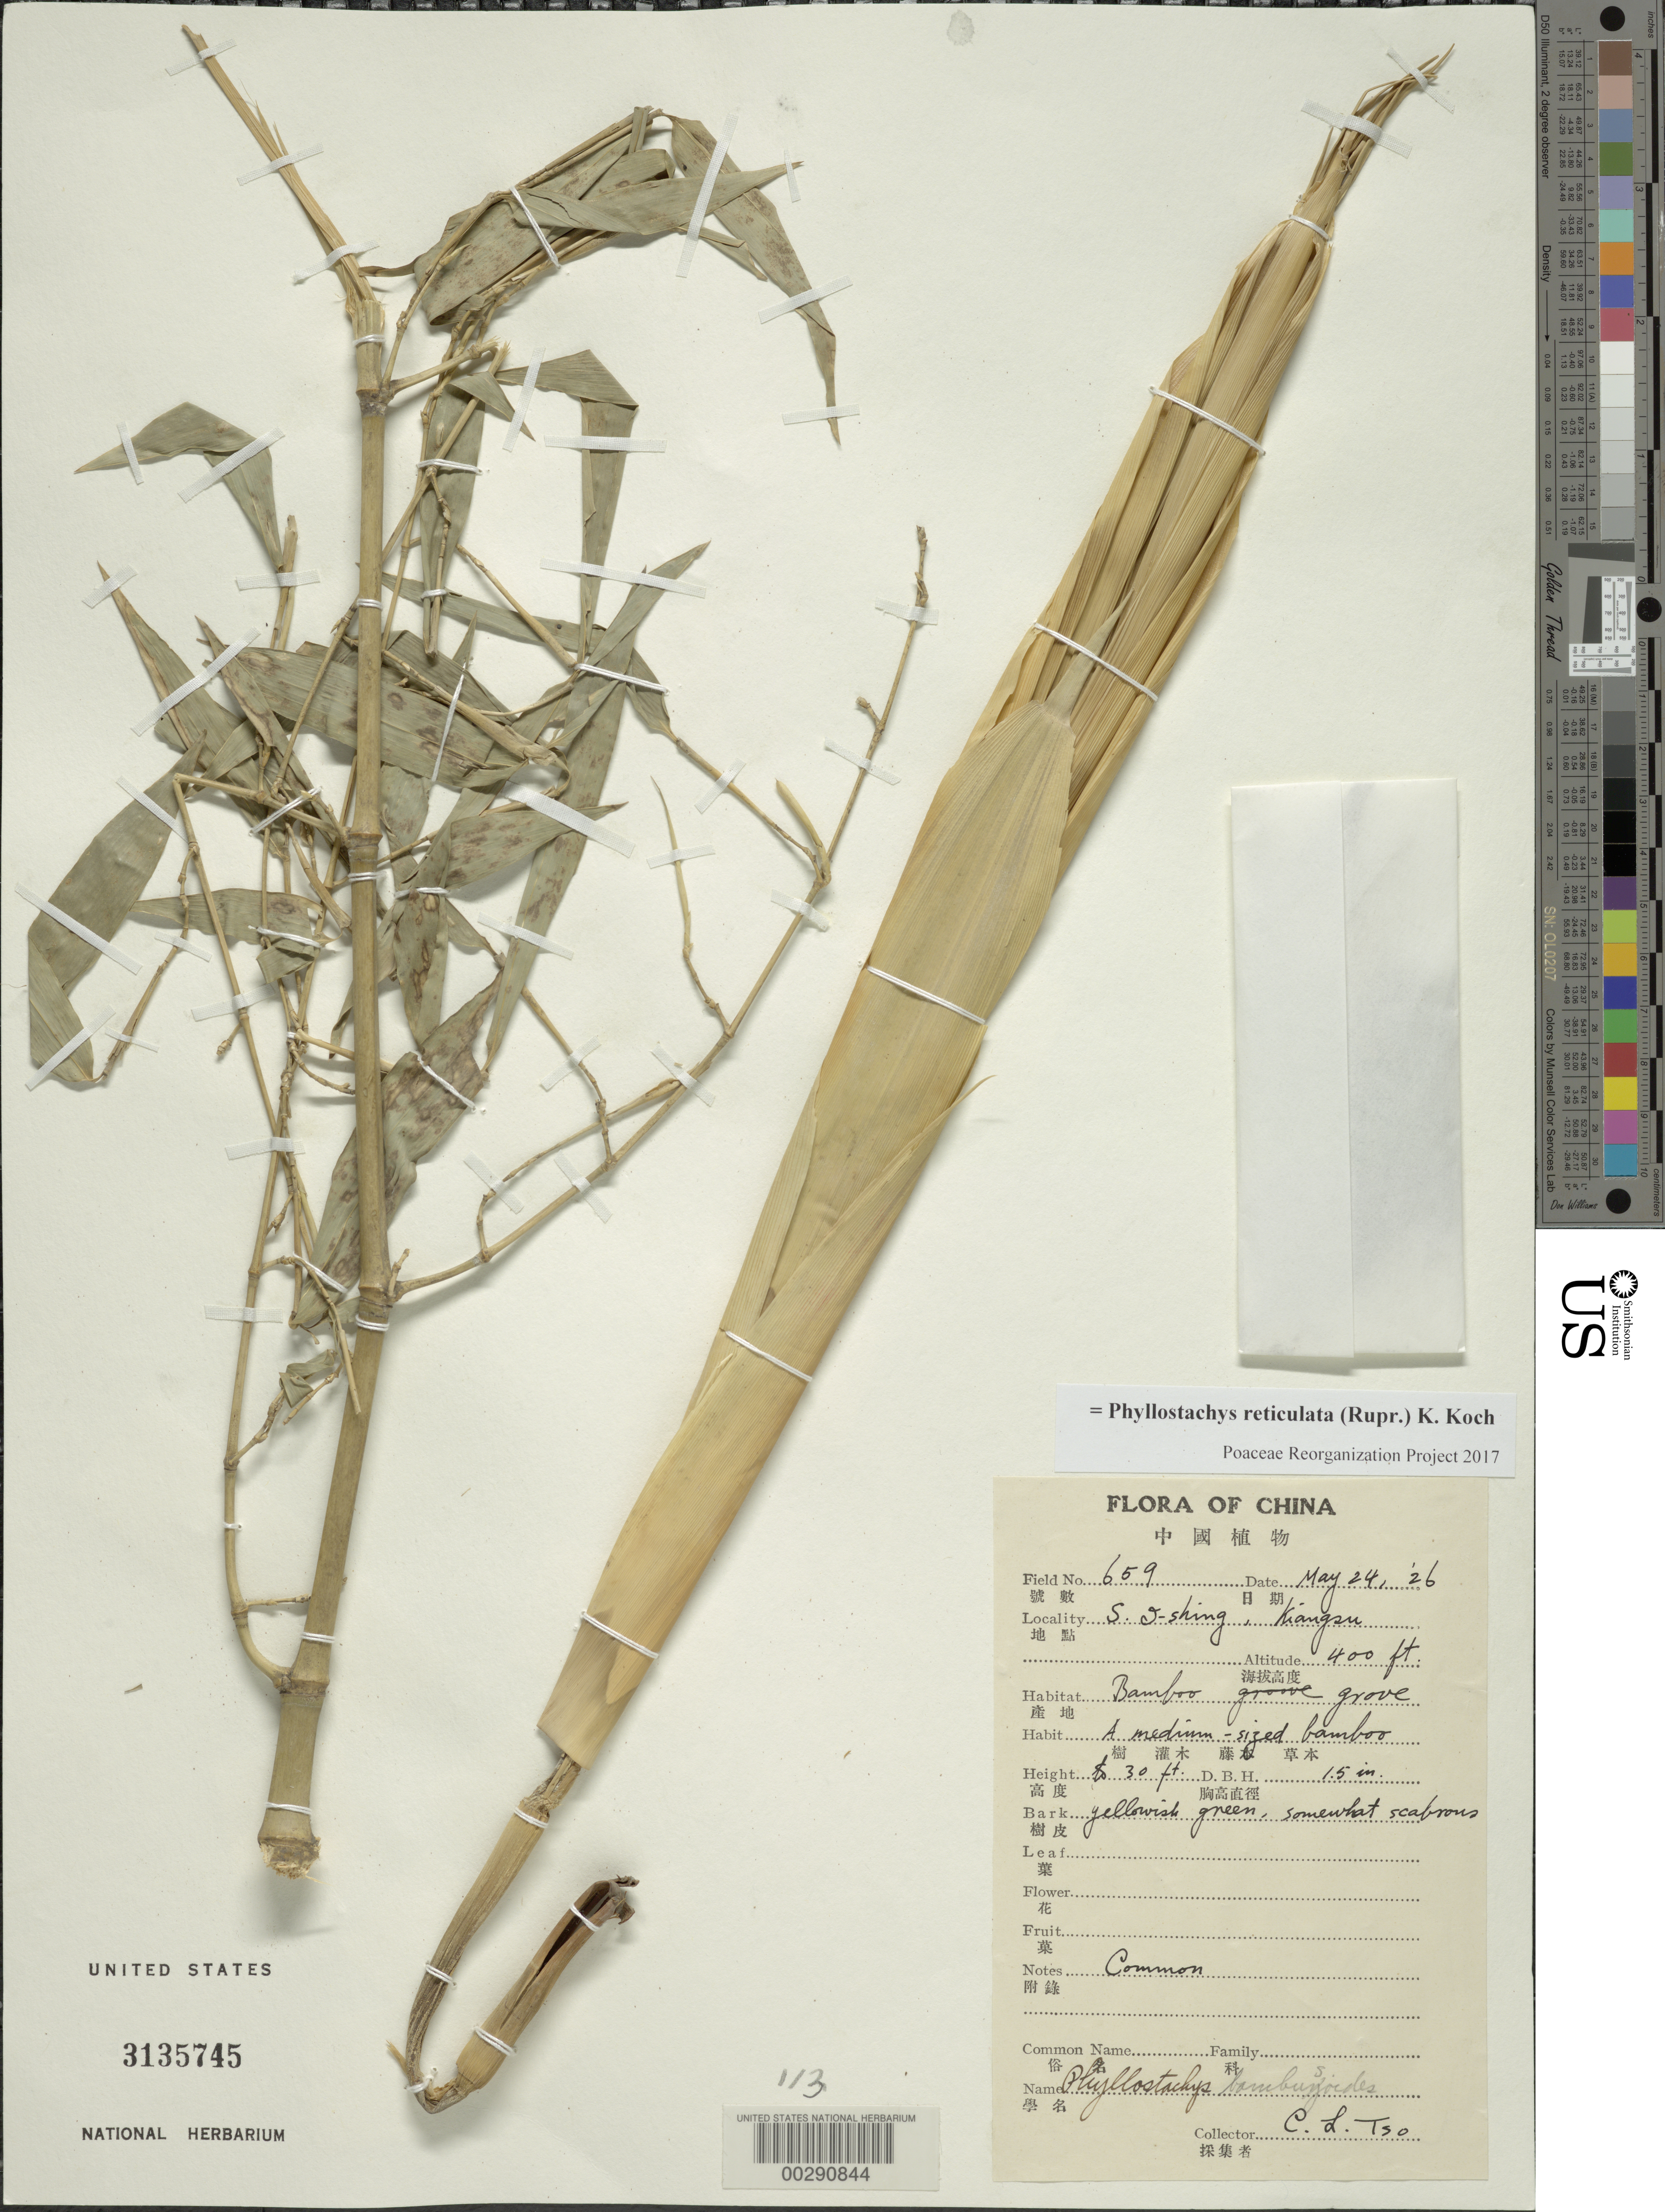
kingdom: Plantae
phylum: Tracheophyta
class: Liliopsida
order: Poales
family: Poaceae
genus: Phyllostachys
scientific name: Phyllostachys reticulata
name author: (Rupr.) K. Koch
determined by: Poaceae Reorganization Project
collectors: C. Tso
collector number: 659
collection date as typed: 24 May 1926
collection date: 1926-05-24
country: China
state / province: Jiangsu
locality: S. s-shing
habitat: Bamboo grove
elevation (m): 122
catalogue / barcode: US 3135745